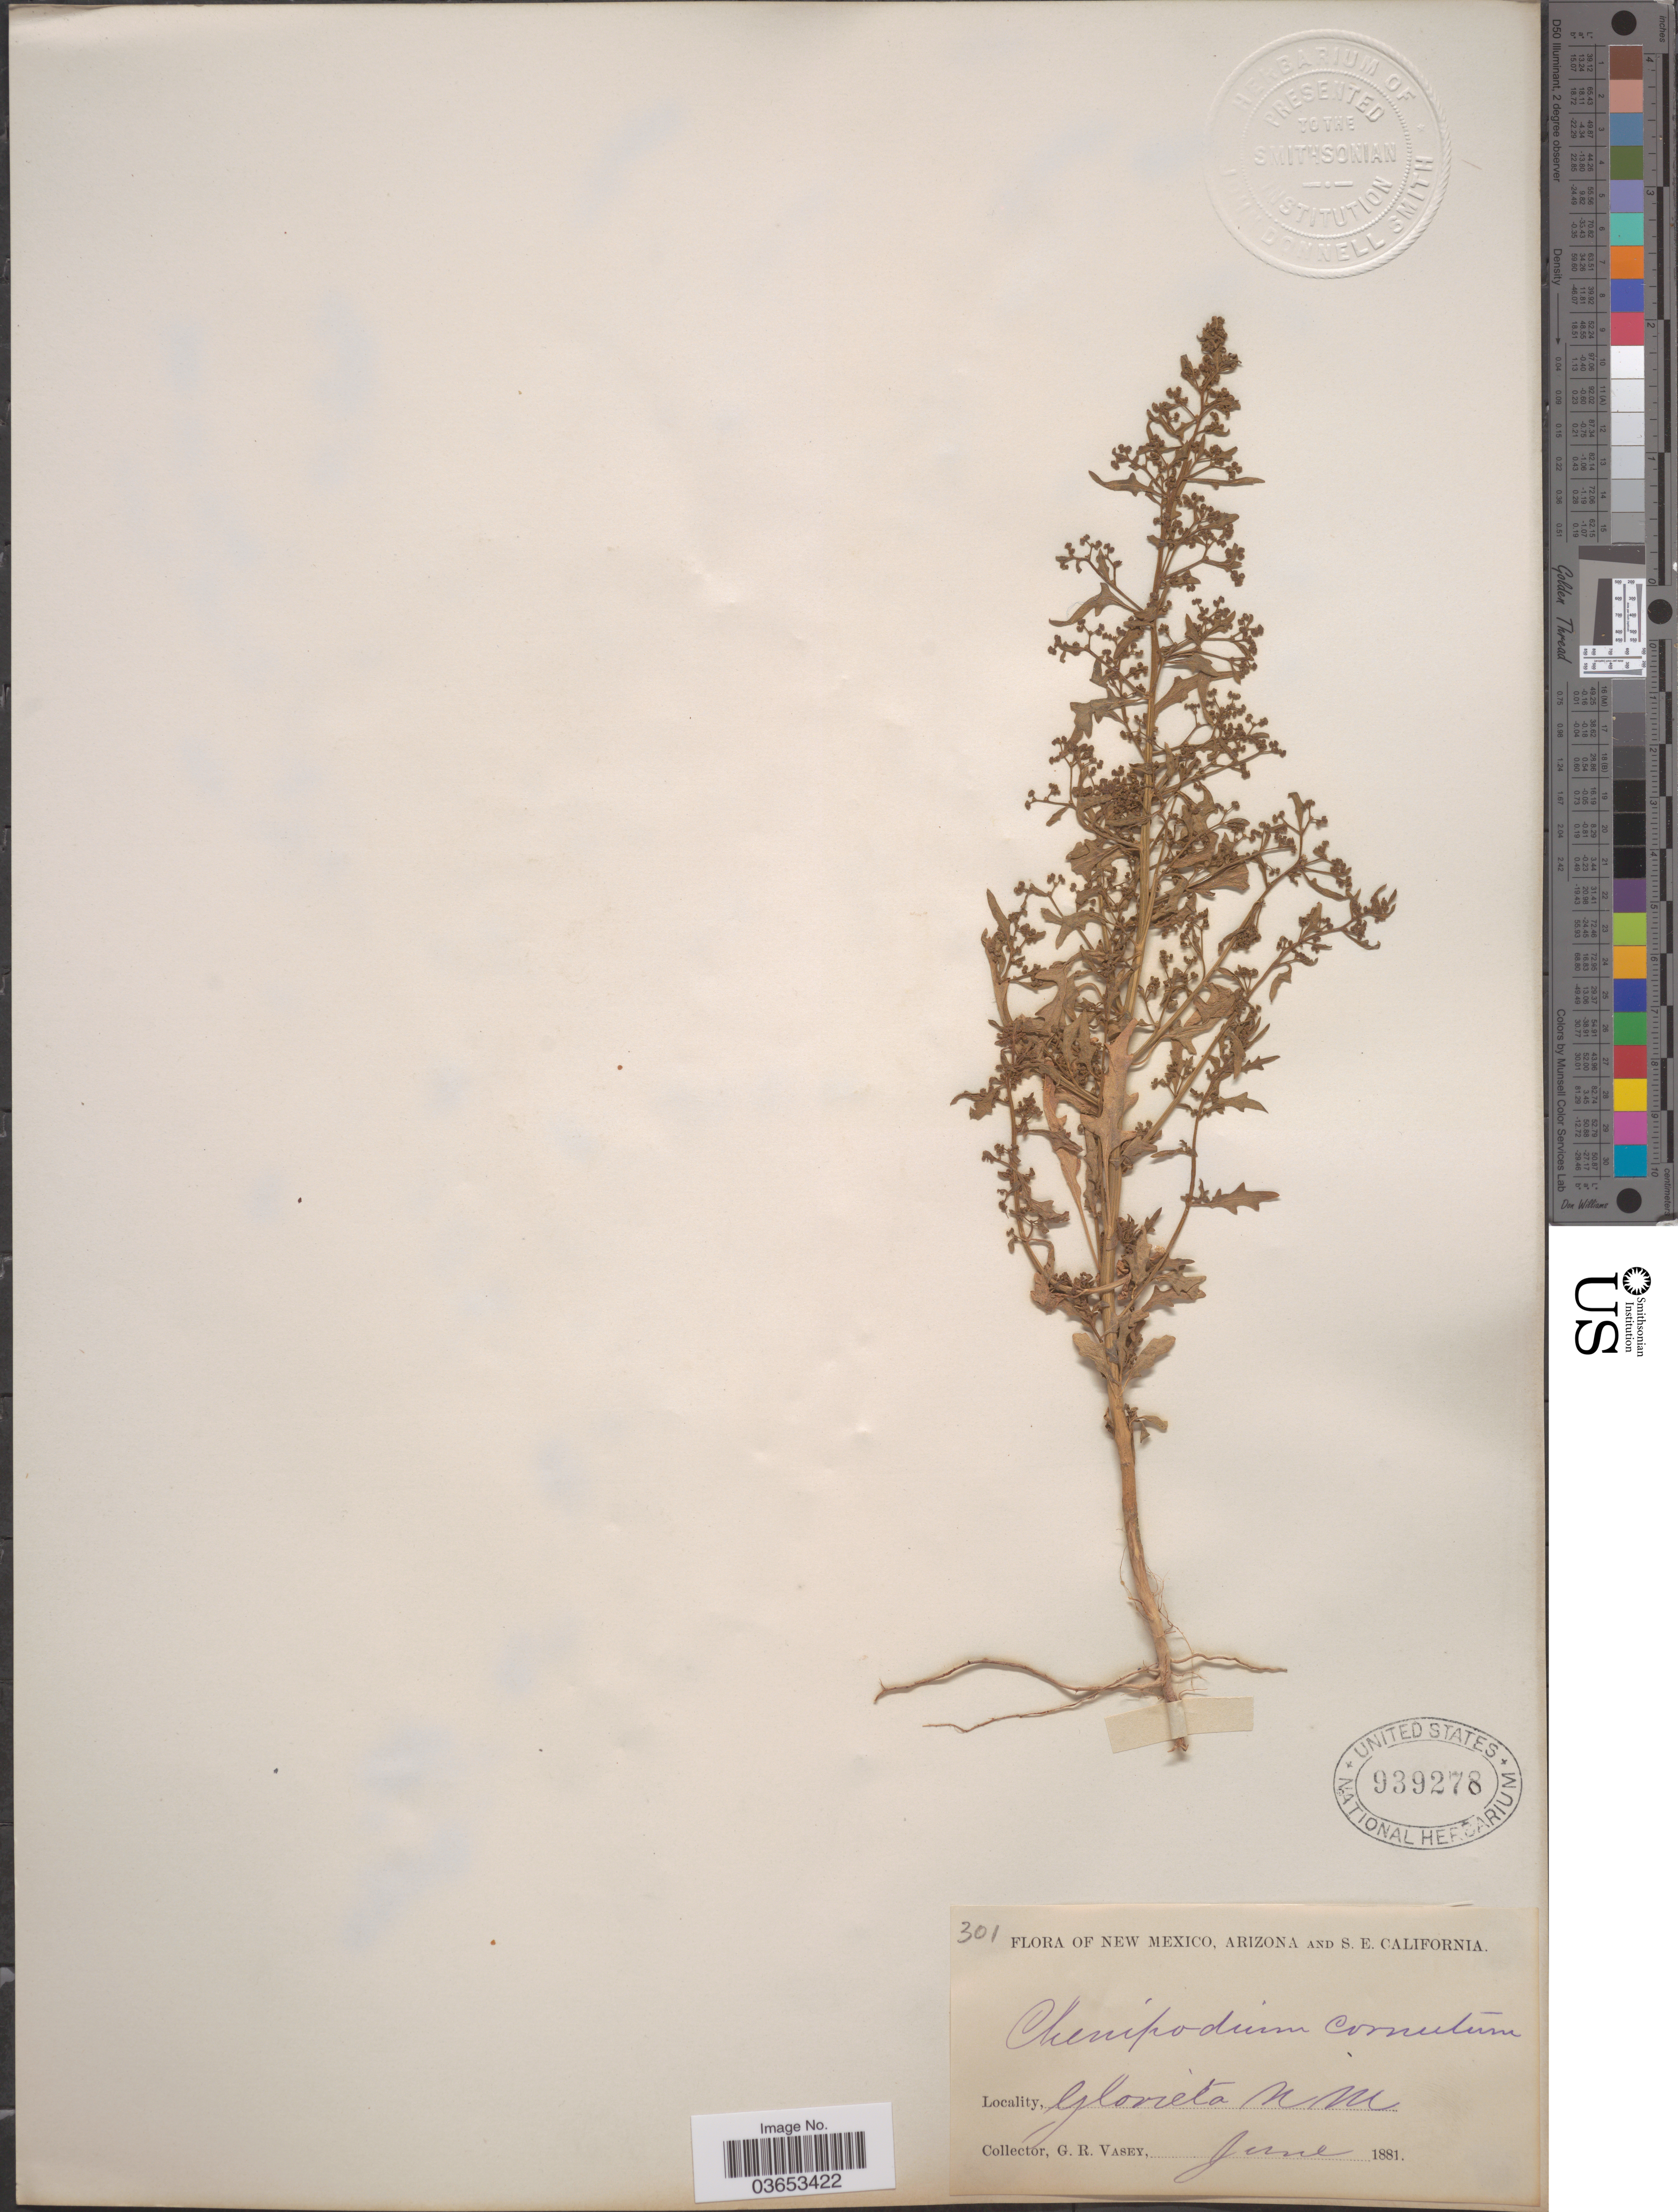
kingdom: Plantae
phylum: Tracheophyta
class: Magnoliopsida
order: Caryophyllales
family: Amaranthaceae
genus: Chenopodium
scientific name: Chenopodium incisum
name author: Poir.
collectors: G. R. Vasey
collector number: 301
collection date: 1881-06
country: United States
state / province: New Mexico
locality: Glorieta.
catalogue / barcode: US 939278